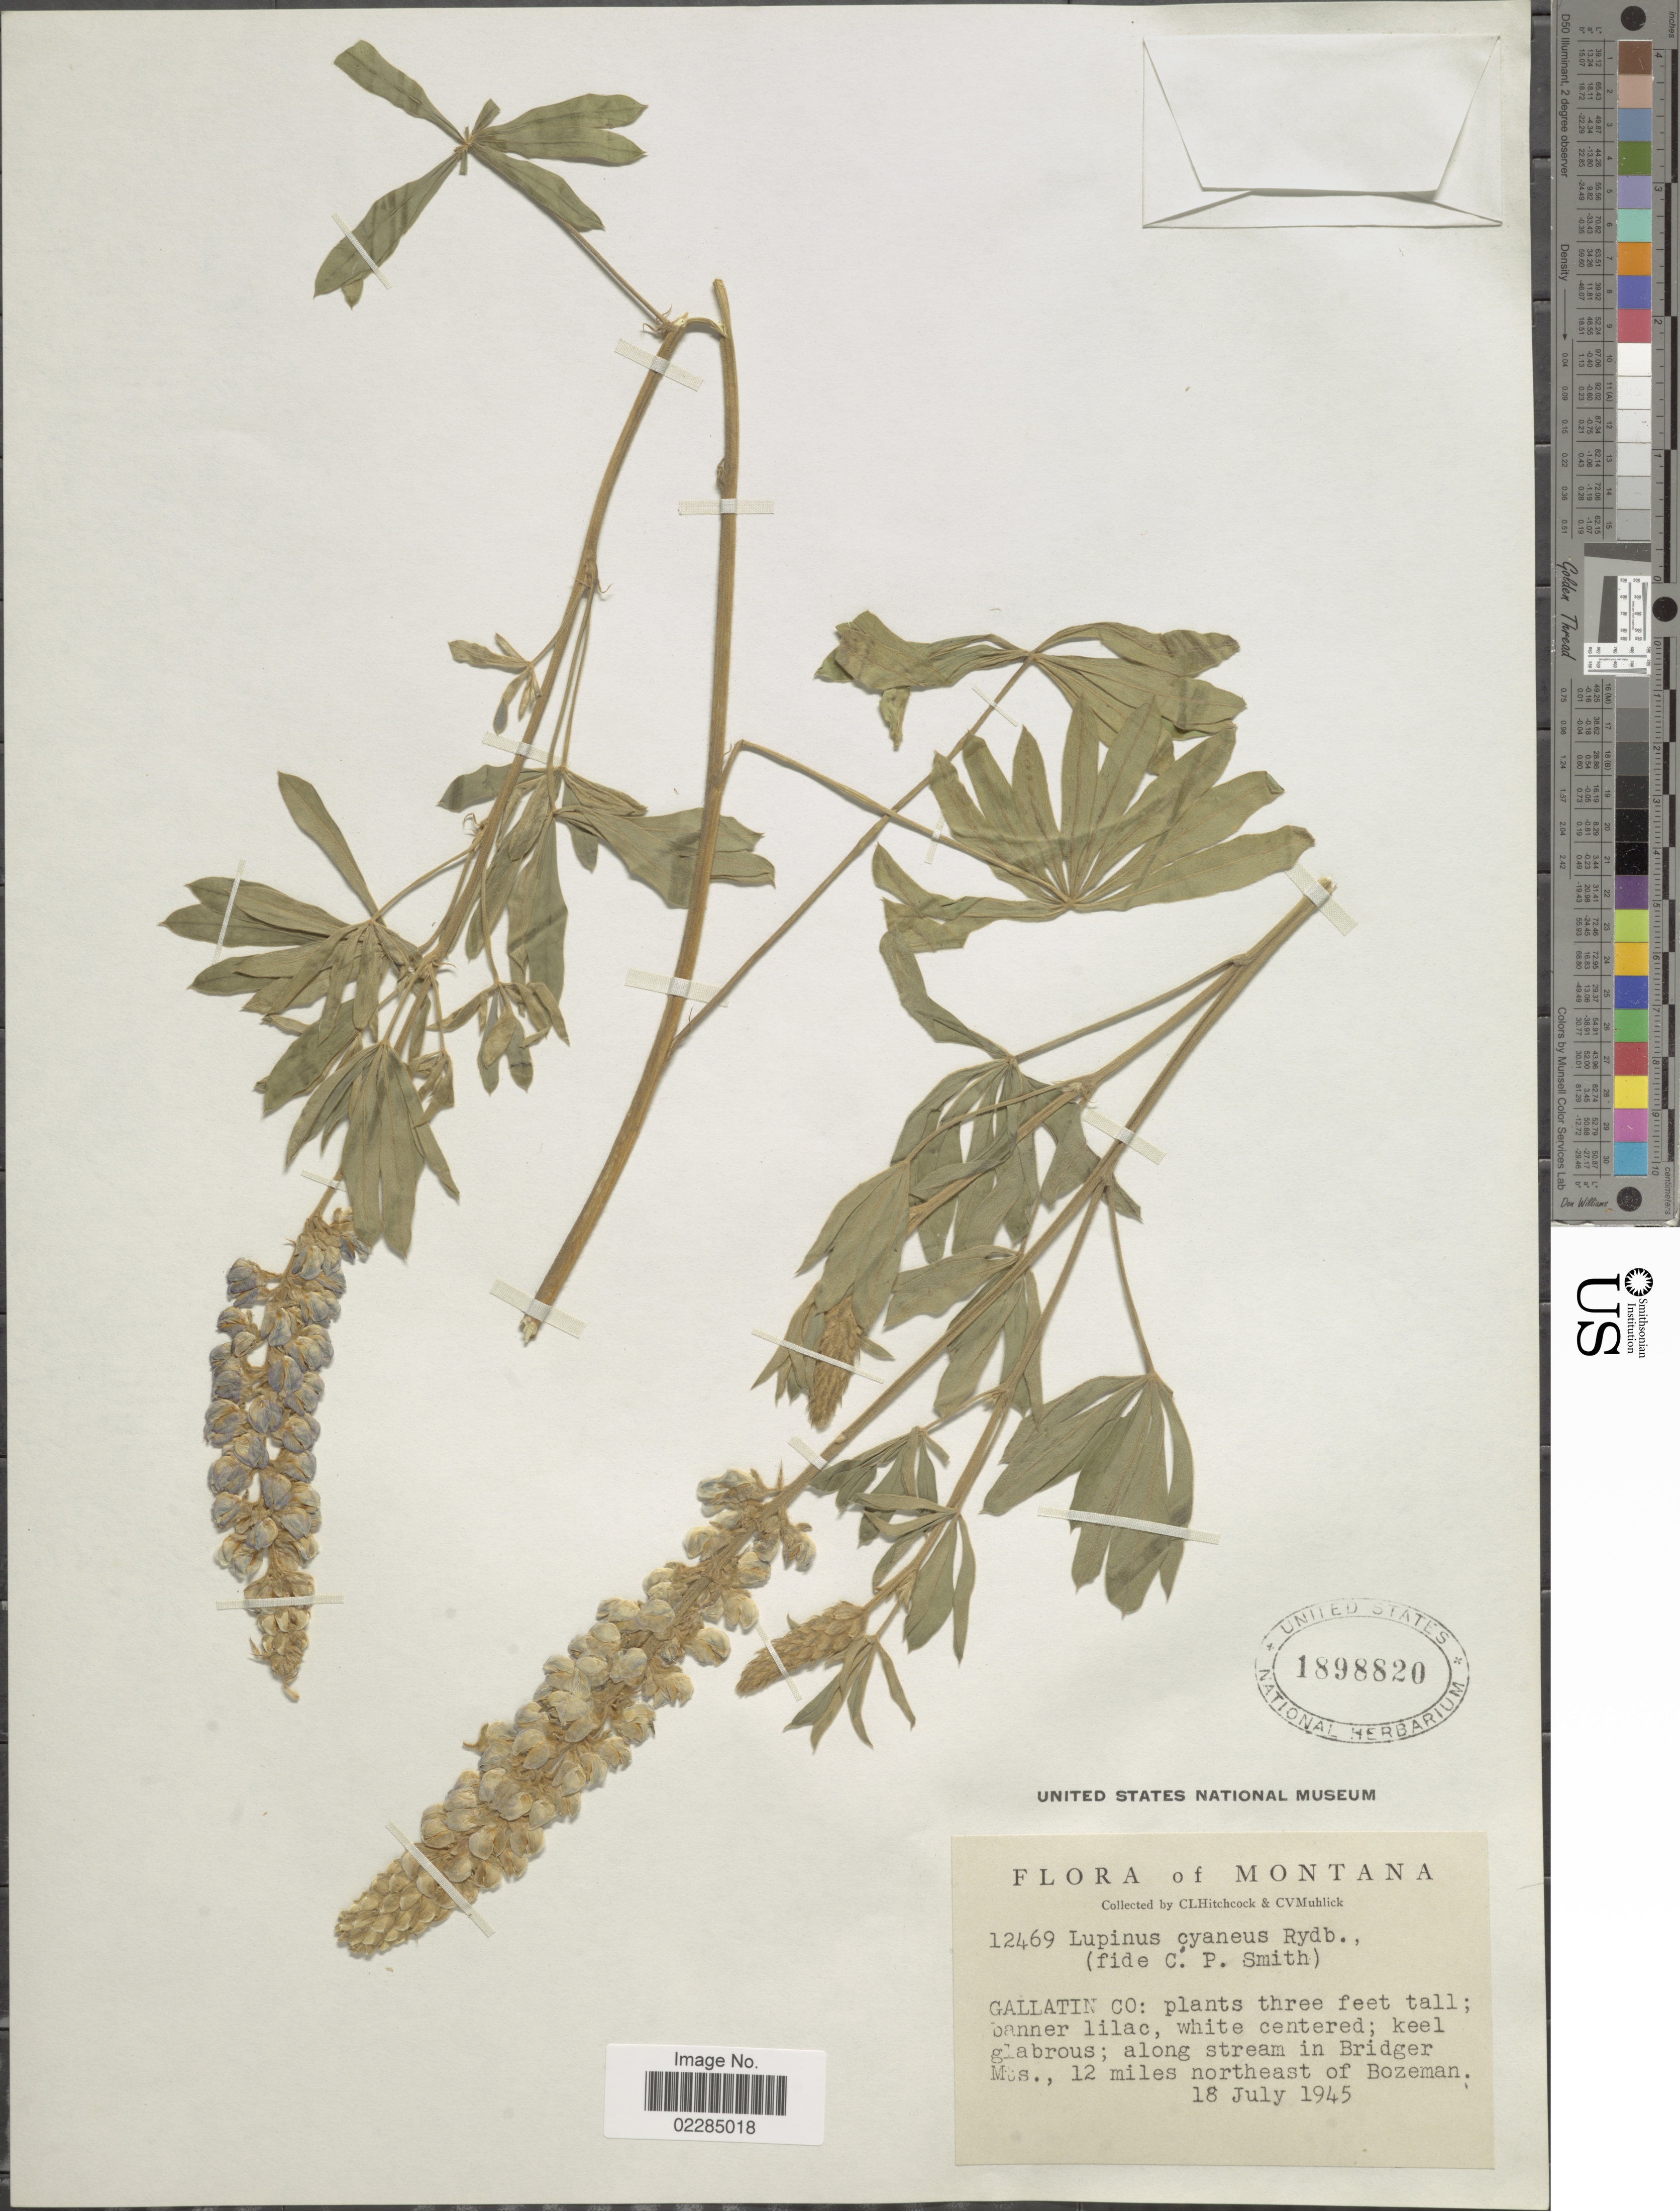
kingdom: Plantae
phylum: Tracheophyta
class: Magnoliopsida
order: Fabales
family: Fabaceae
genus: Lupinus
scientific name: Lupinus cyaneus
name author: Rydb.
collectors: C. L. Hitchcock & C. V. Muhlick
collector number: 12469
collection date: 1945-07-18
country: United States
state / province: Montana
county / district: Gallatin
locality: Along stream in Bridger Mts., 12 miles NE of Bozeman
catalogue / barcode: US 1898820